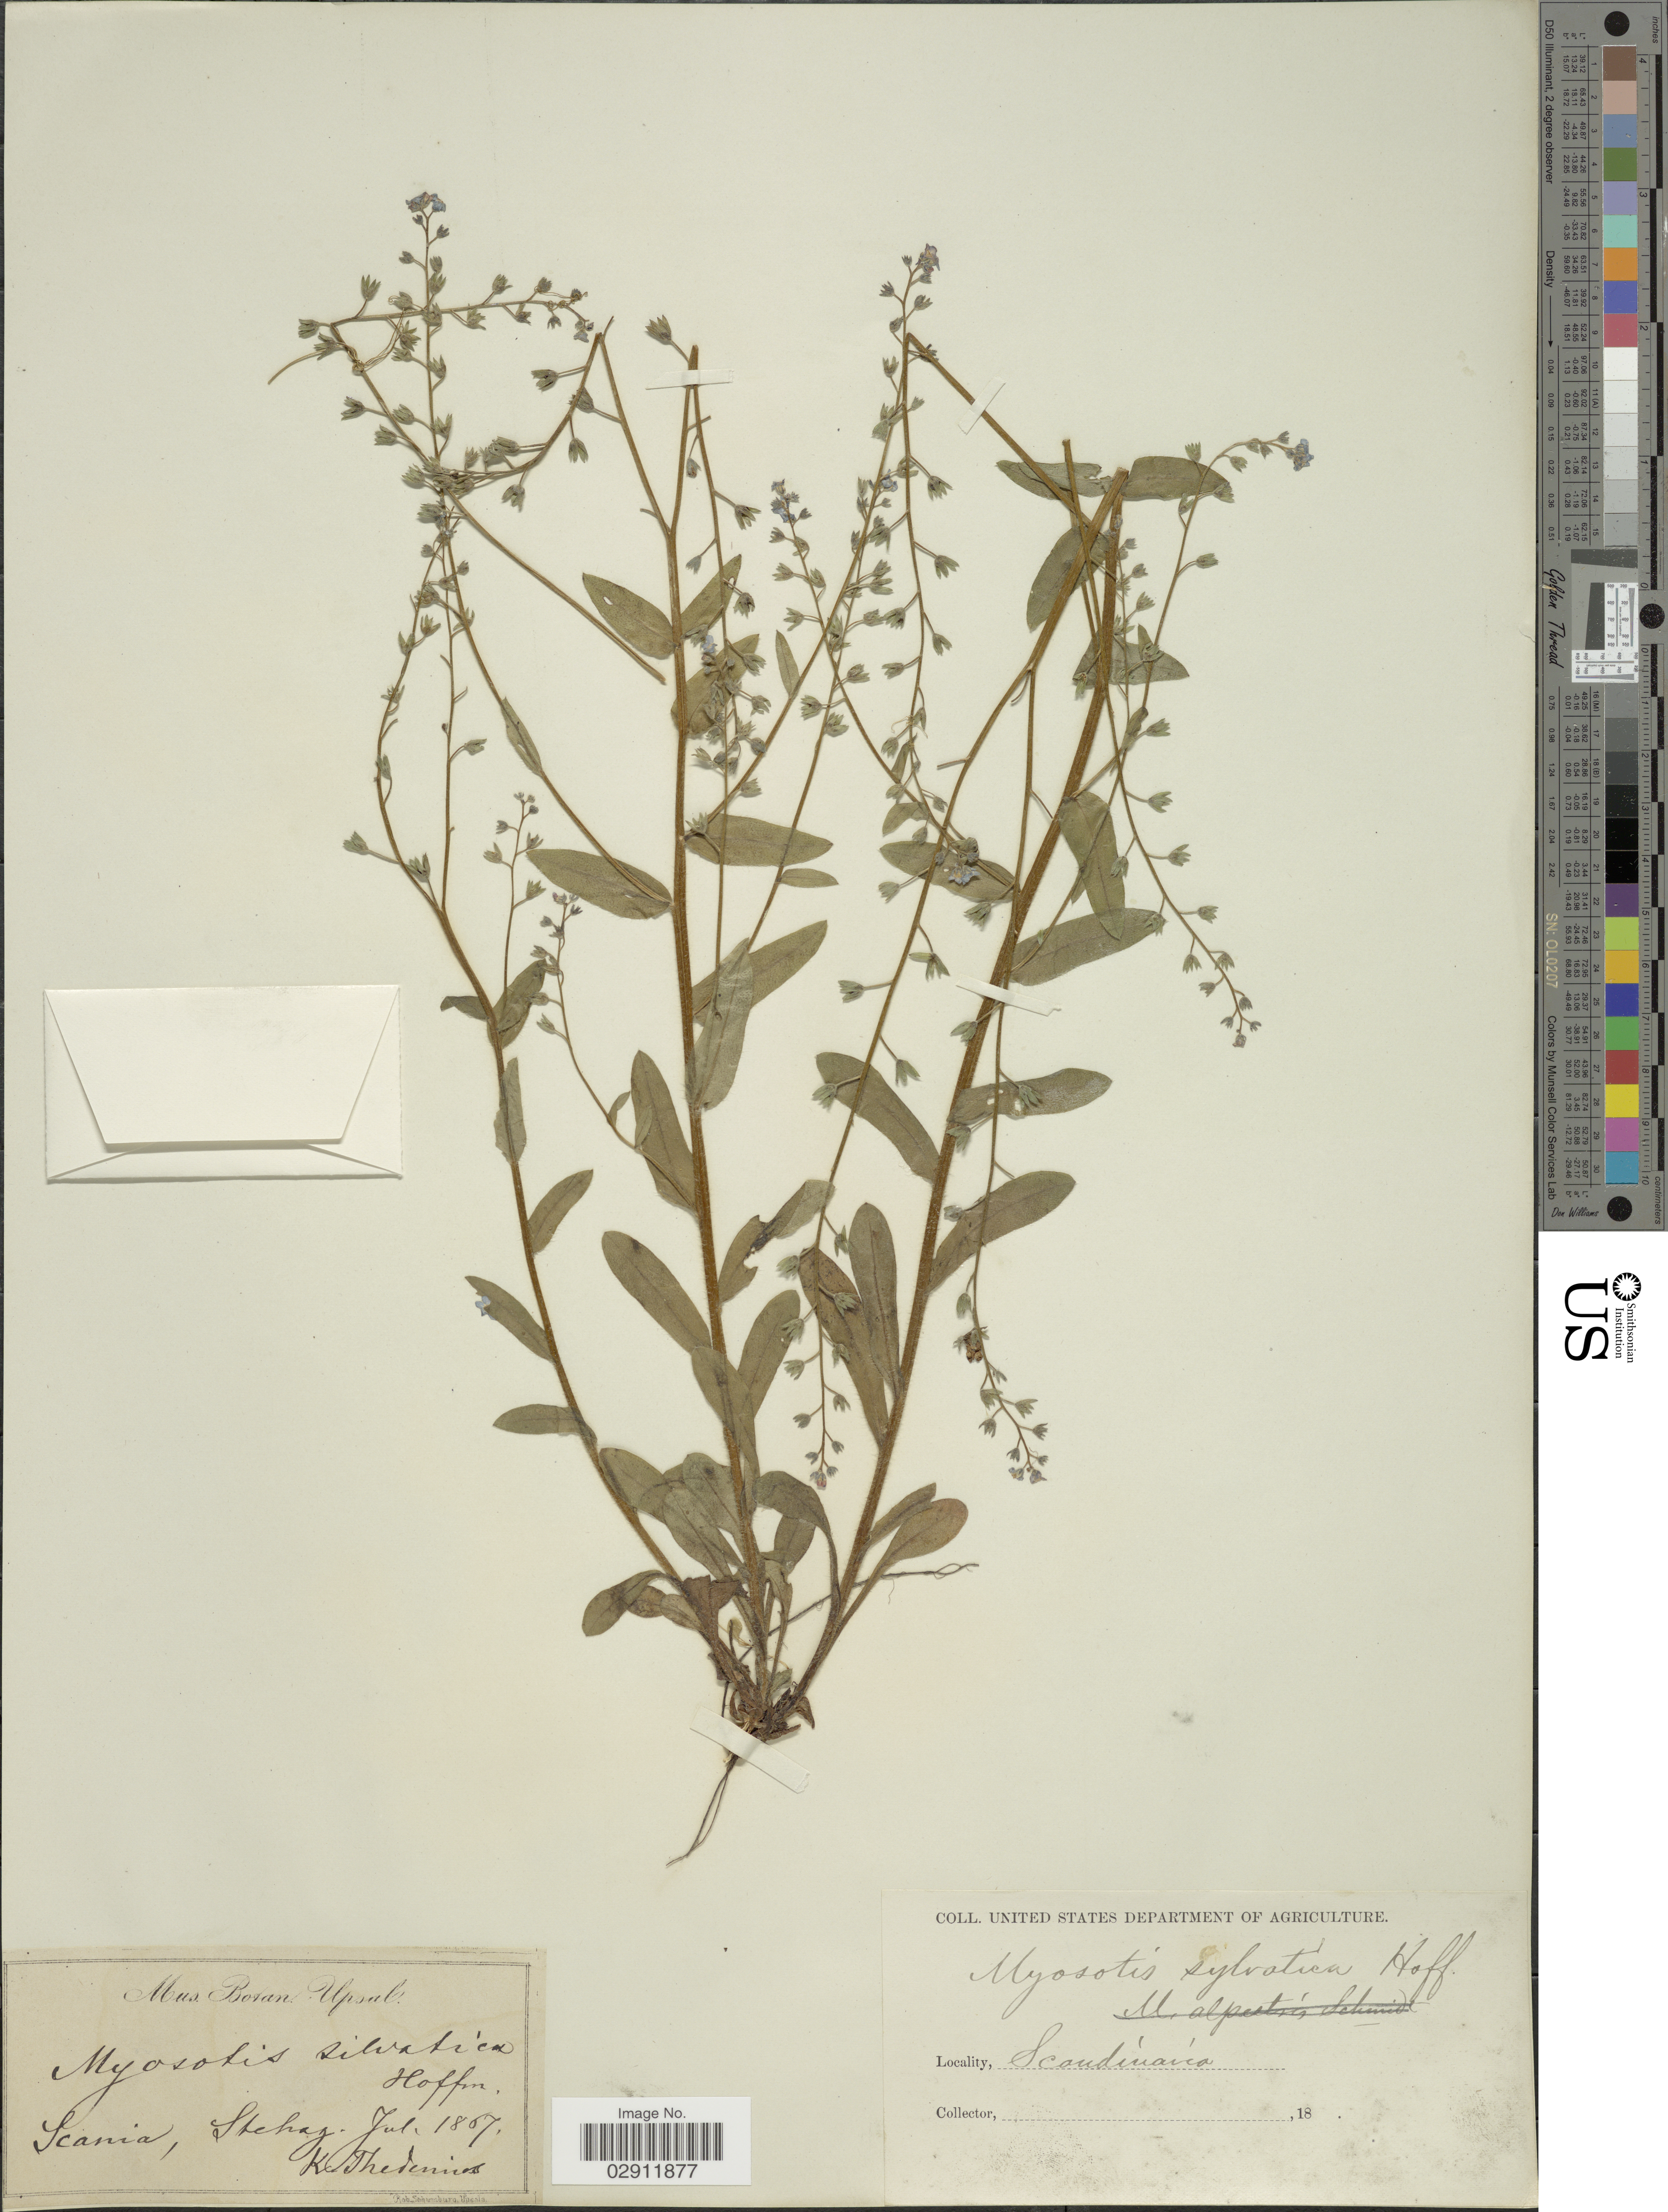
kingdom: Plantae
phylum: Tracheophyta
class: Magnoliopsida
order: Boraginales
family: Boraginaceae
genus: Myosotis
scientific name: Myosotis sylvatica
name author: Ehrh. ex Hoffm.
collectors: K. Thedenius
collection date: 1867-07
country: Sweden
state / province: Skåne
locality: Scania, Stehag, Scandinavia.